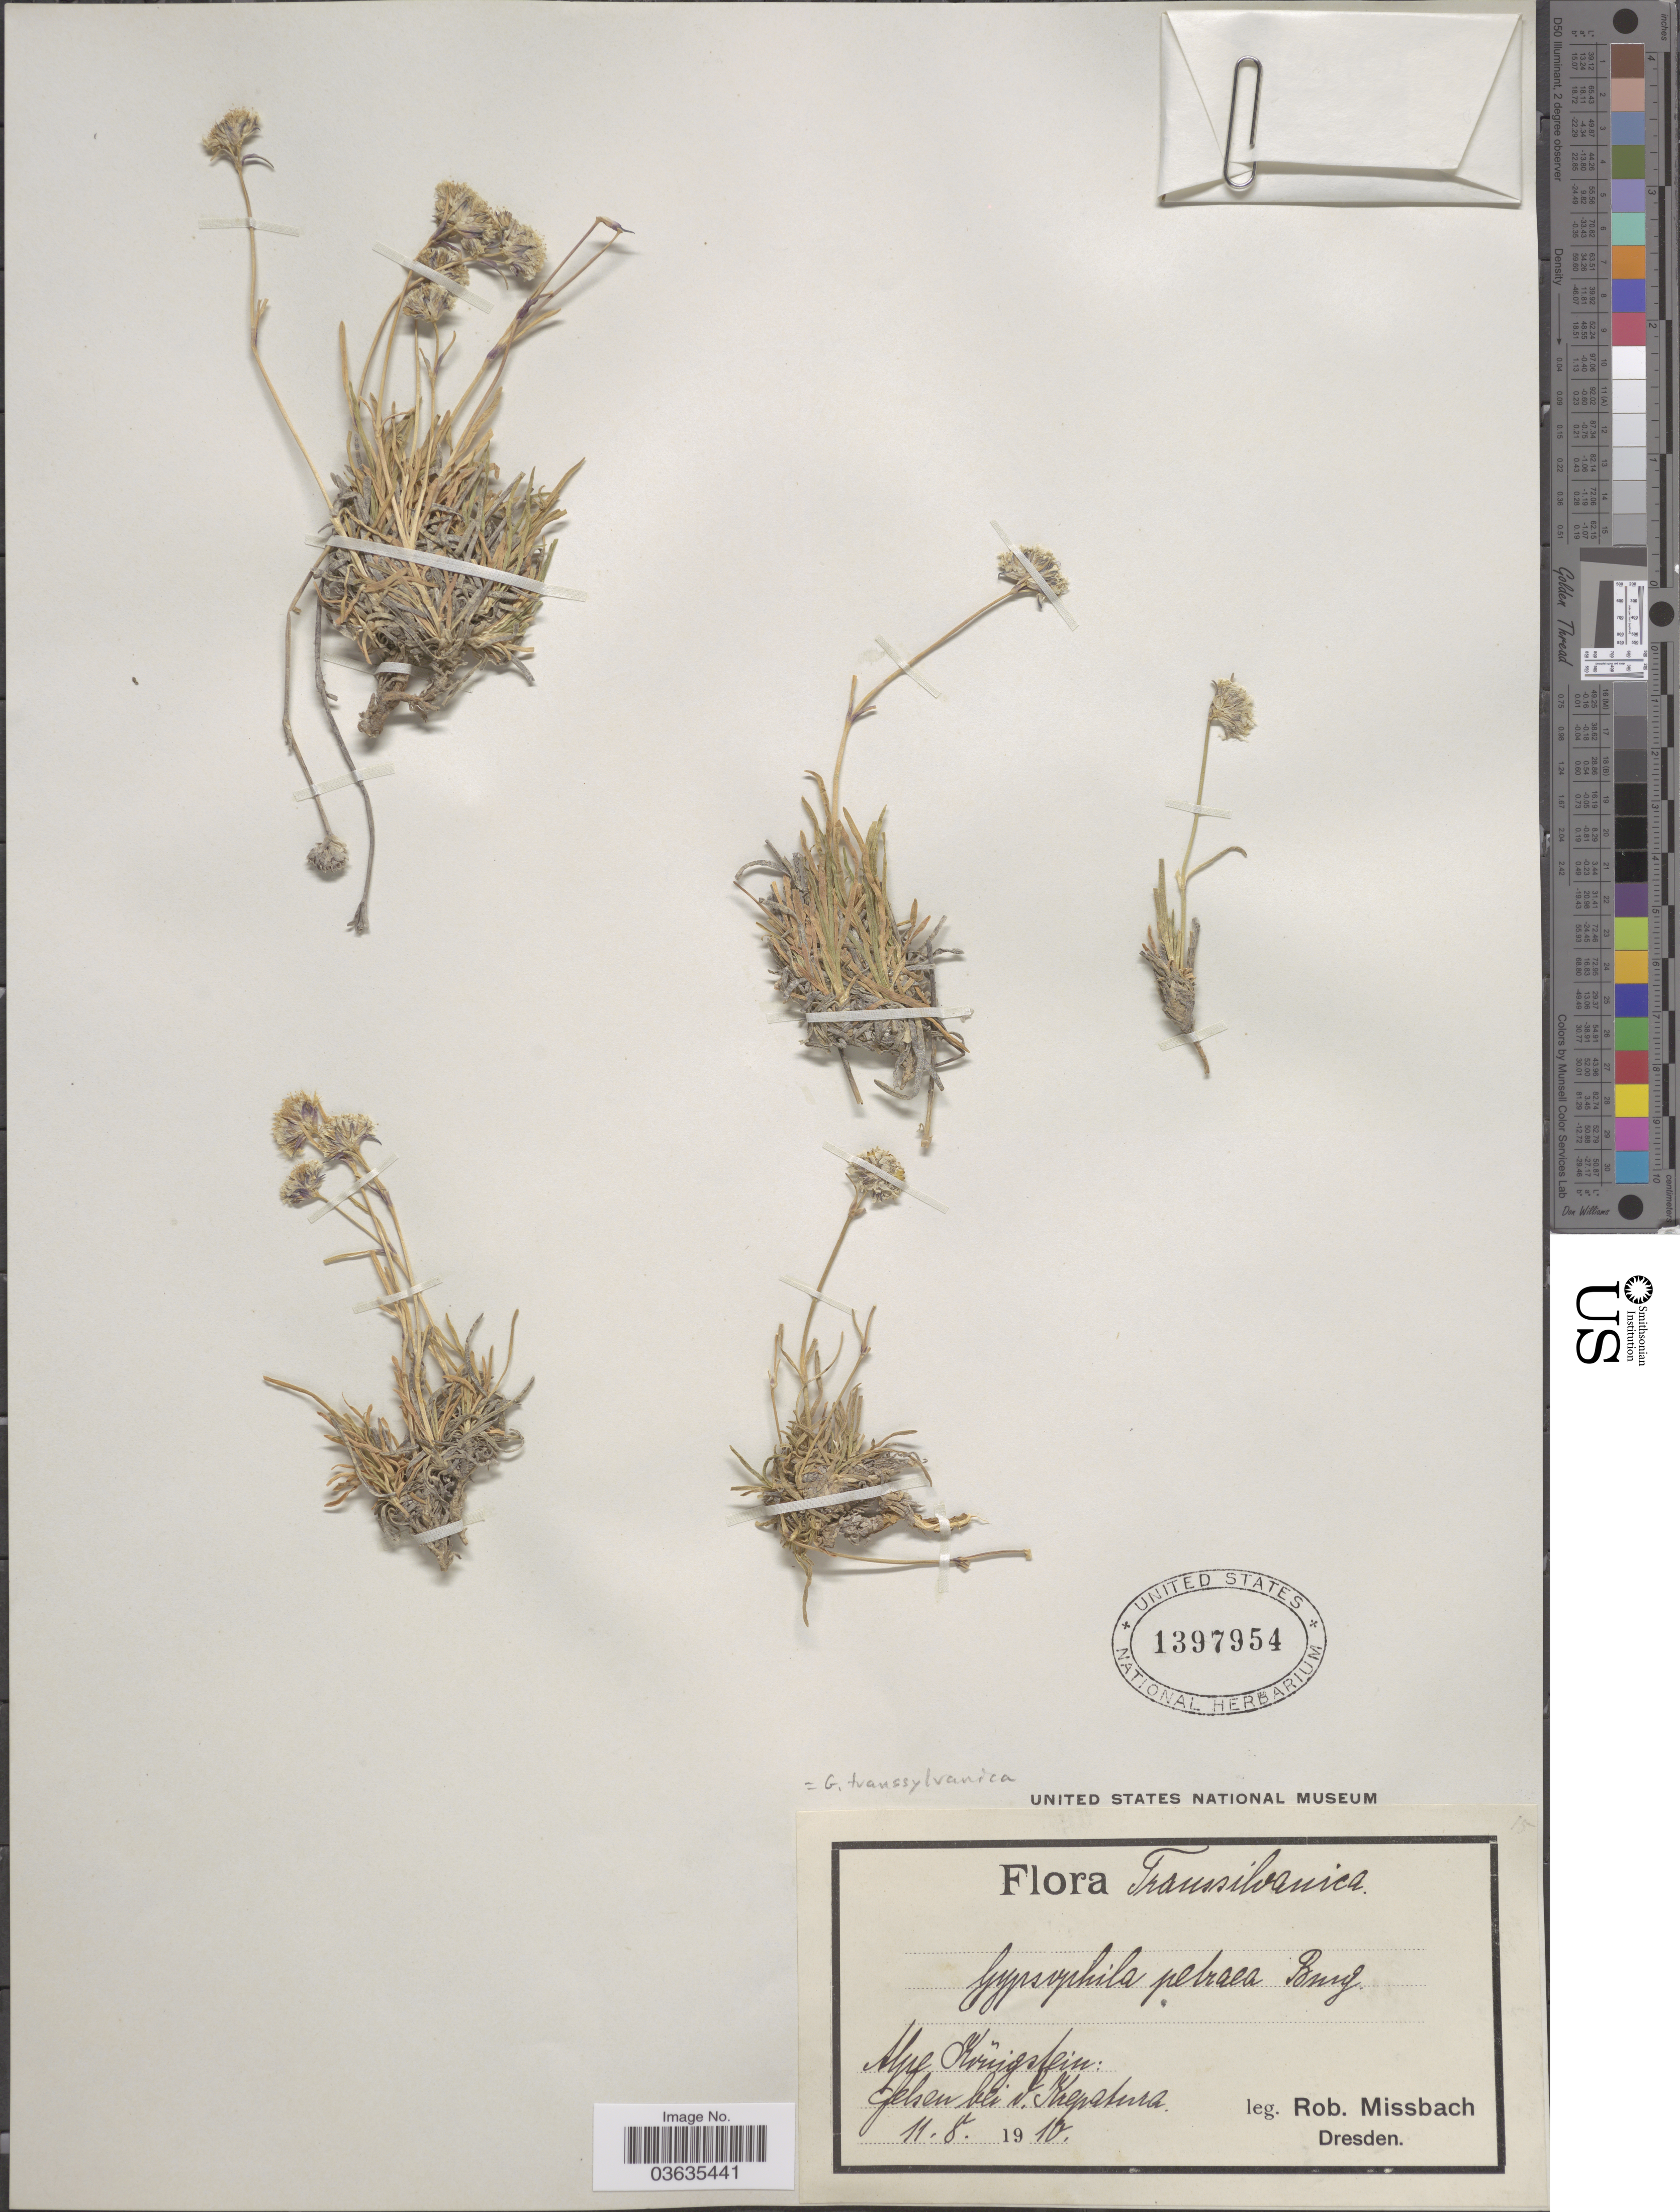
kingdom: Plantae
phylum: Tracheophyta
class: Magnoliopsida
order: Caryophyllales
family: Caryophyllaceae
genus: Gypsophila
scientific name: Gypsophila transsylvanica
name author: Spreng.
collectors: R. Missbach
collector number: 15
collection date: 1910-08-11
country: Romania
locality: Transsilvanica. Alpe Königstein: Felsen bei v. Krepatura [interpreted].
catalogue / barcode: US 1397954